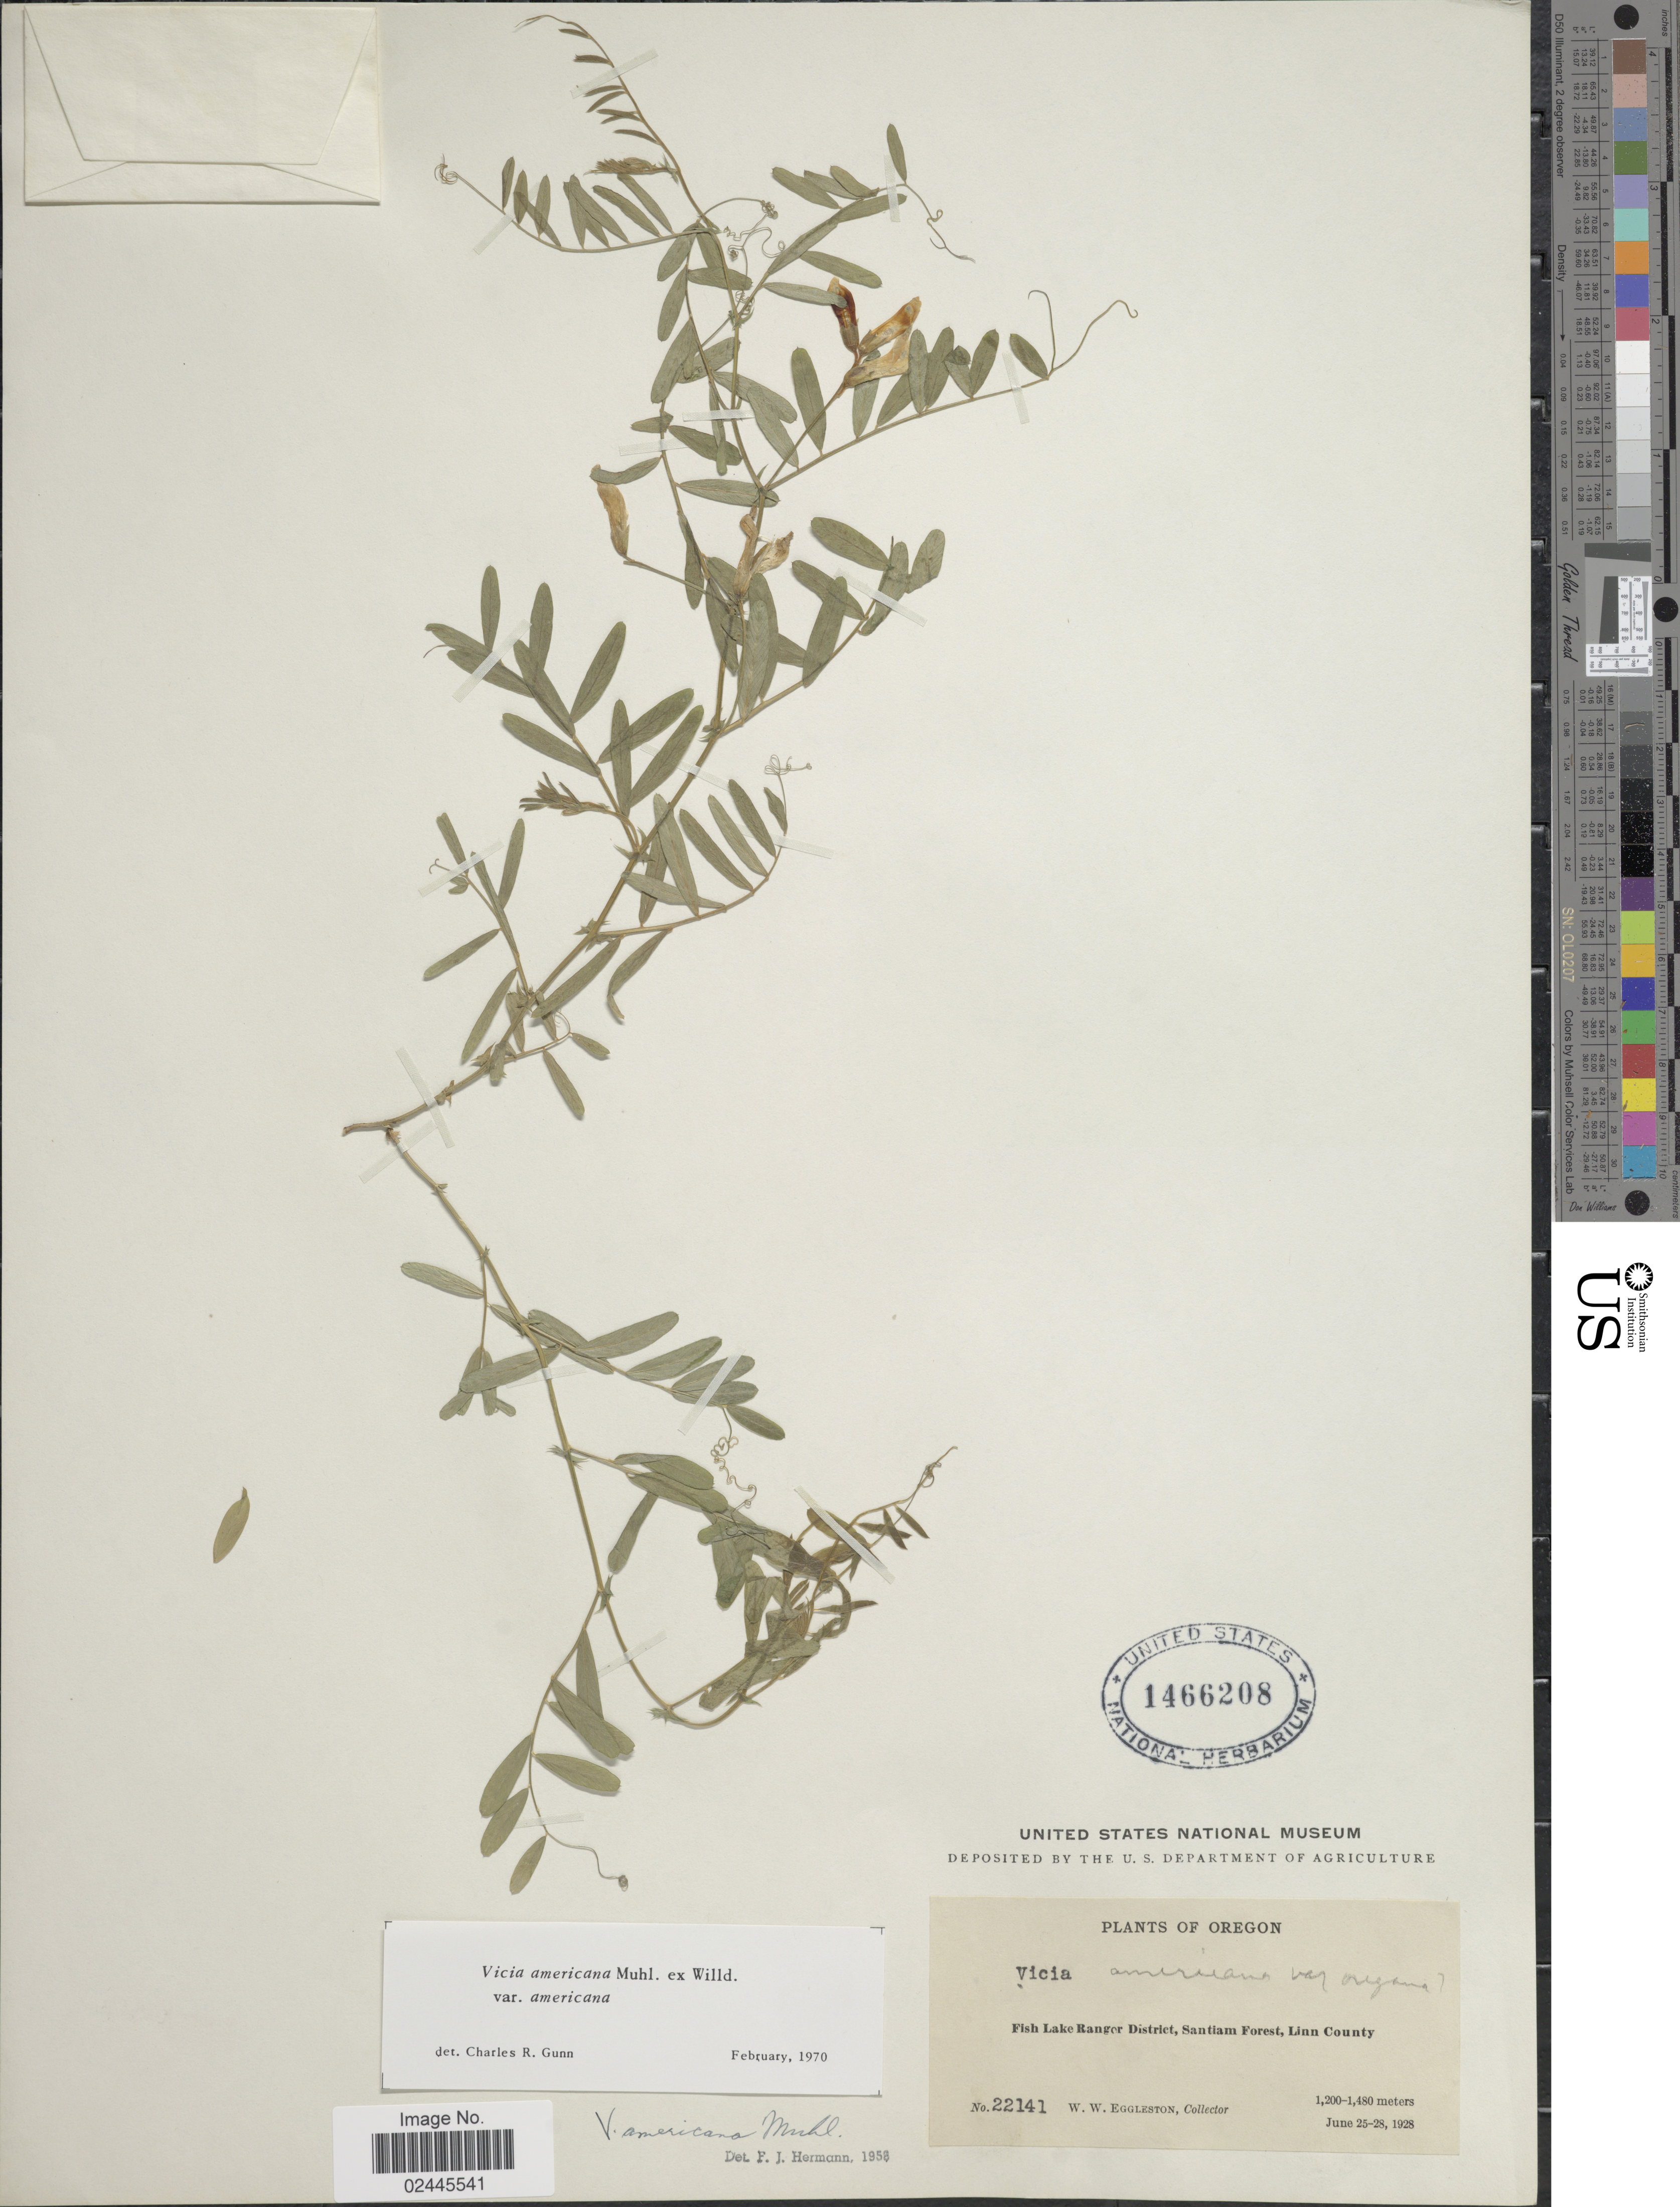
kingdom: Plantae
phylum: Tracheophyta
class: Magnoliopsida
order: Fabales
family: Fabaceae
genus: Vicia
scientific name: Vicia americana var. americana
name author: Muhl. ex Willd.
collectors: W. W. Eggleston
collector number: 22141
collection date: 1928-06-25/1928-06-28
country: United States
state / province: Oregon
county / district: Linn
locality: Fish Lake Ranger District, Santiam Forest, Linn County.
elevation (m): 1200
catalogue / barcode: US 1466208